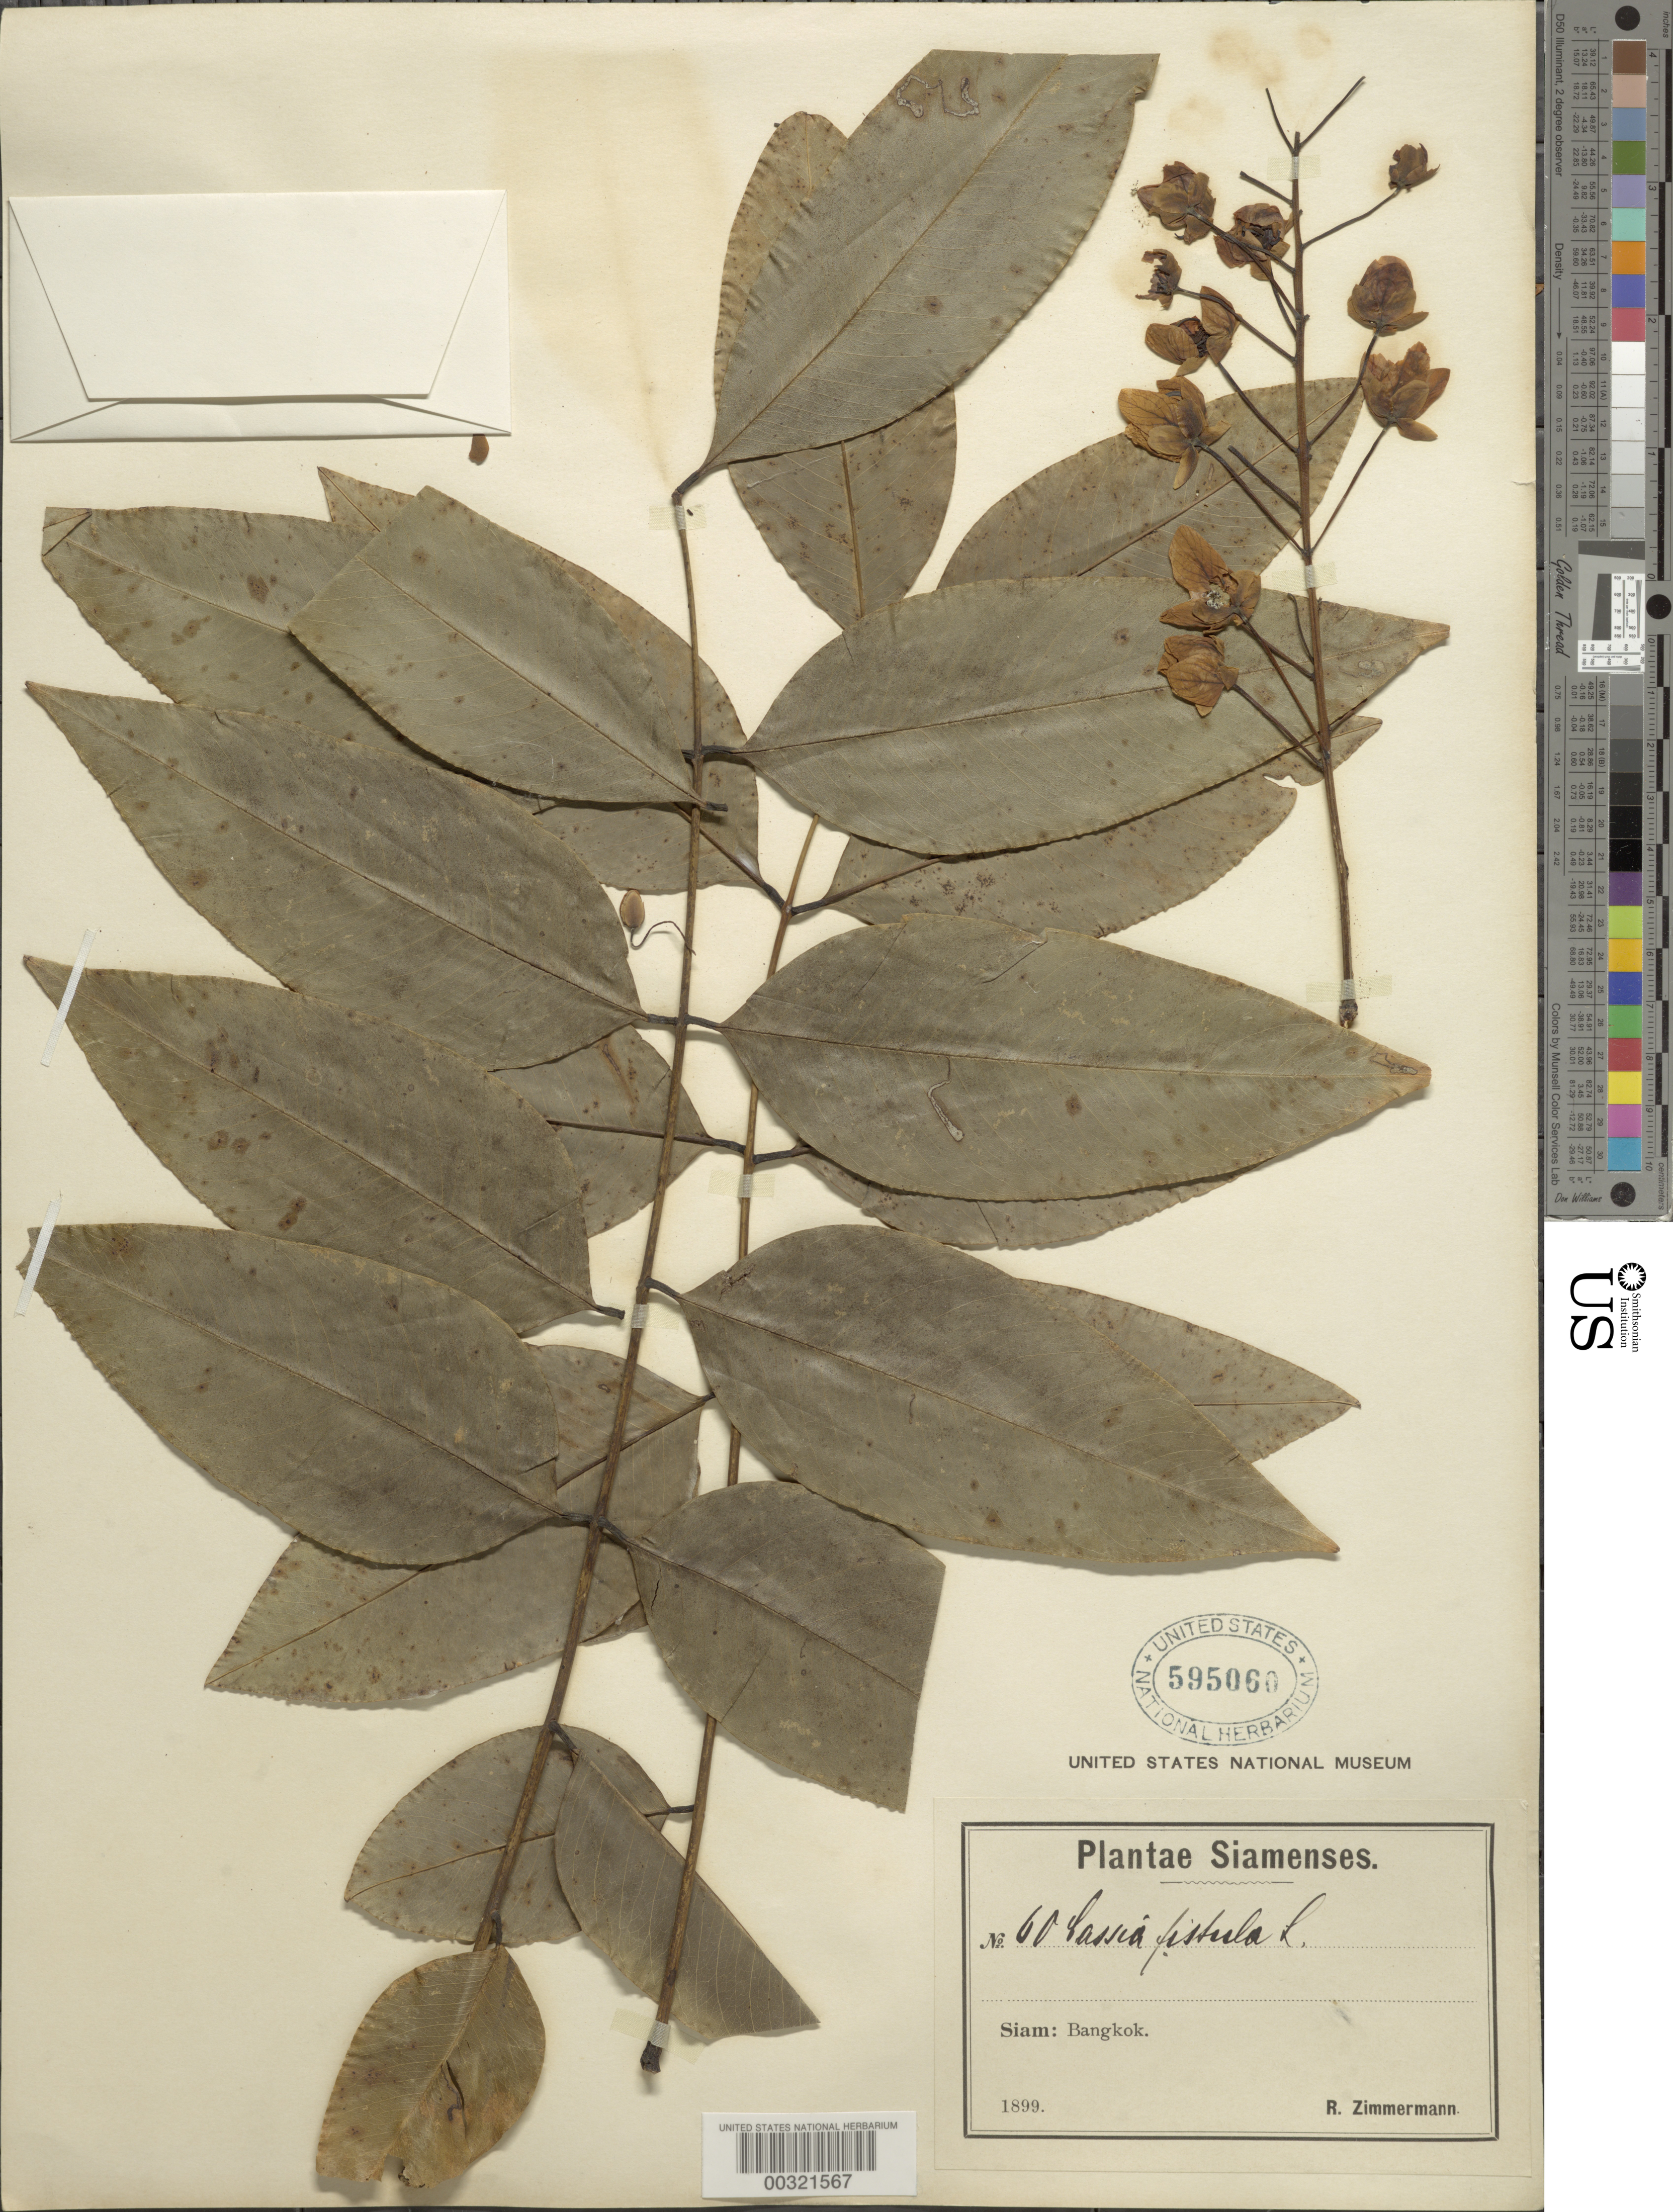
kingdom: Plantae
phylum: Tracheophyta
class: Magnoliopsida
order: Fabales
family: Fabaceae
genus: Cassia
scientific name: Cassia fistula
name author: L.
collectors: R. Zimmermann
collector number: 60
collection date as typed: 1899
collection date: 1899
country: Thailand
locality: Bangkok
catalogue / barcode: US 595060